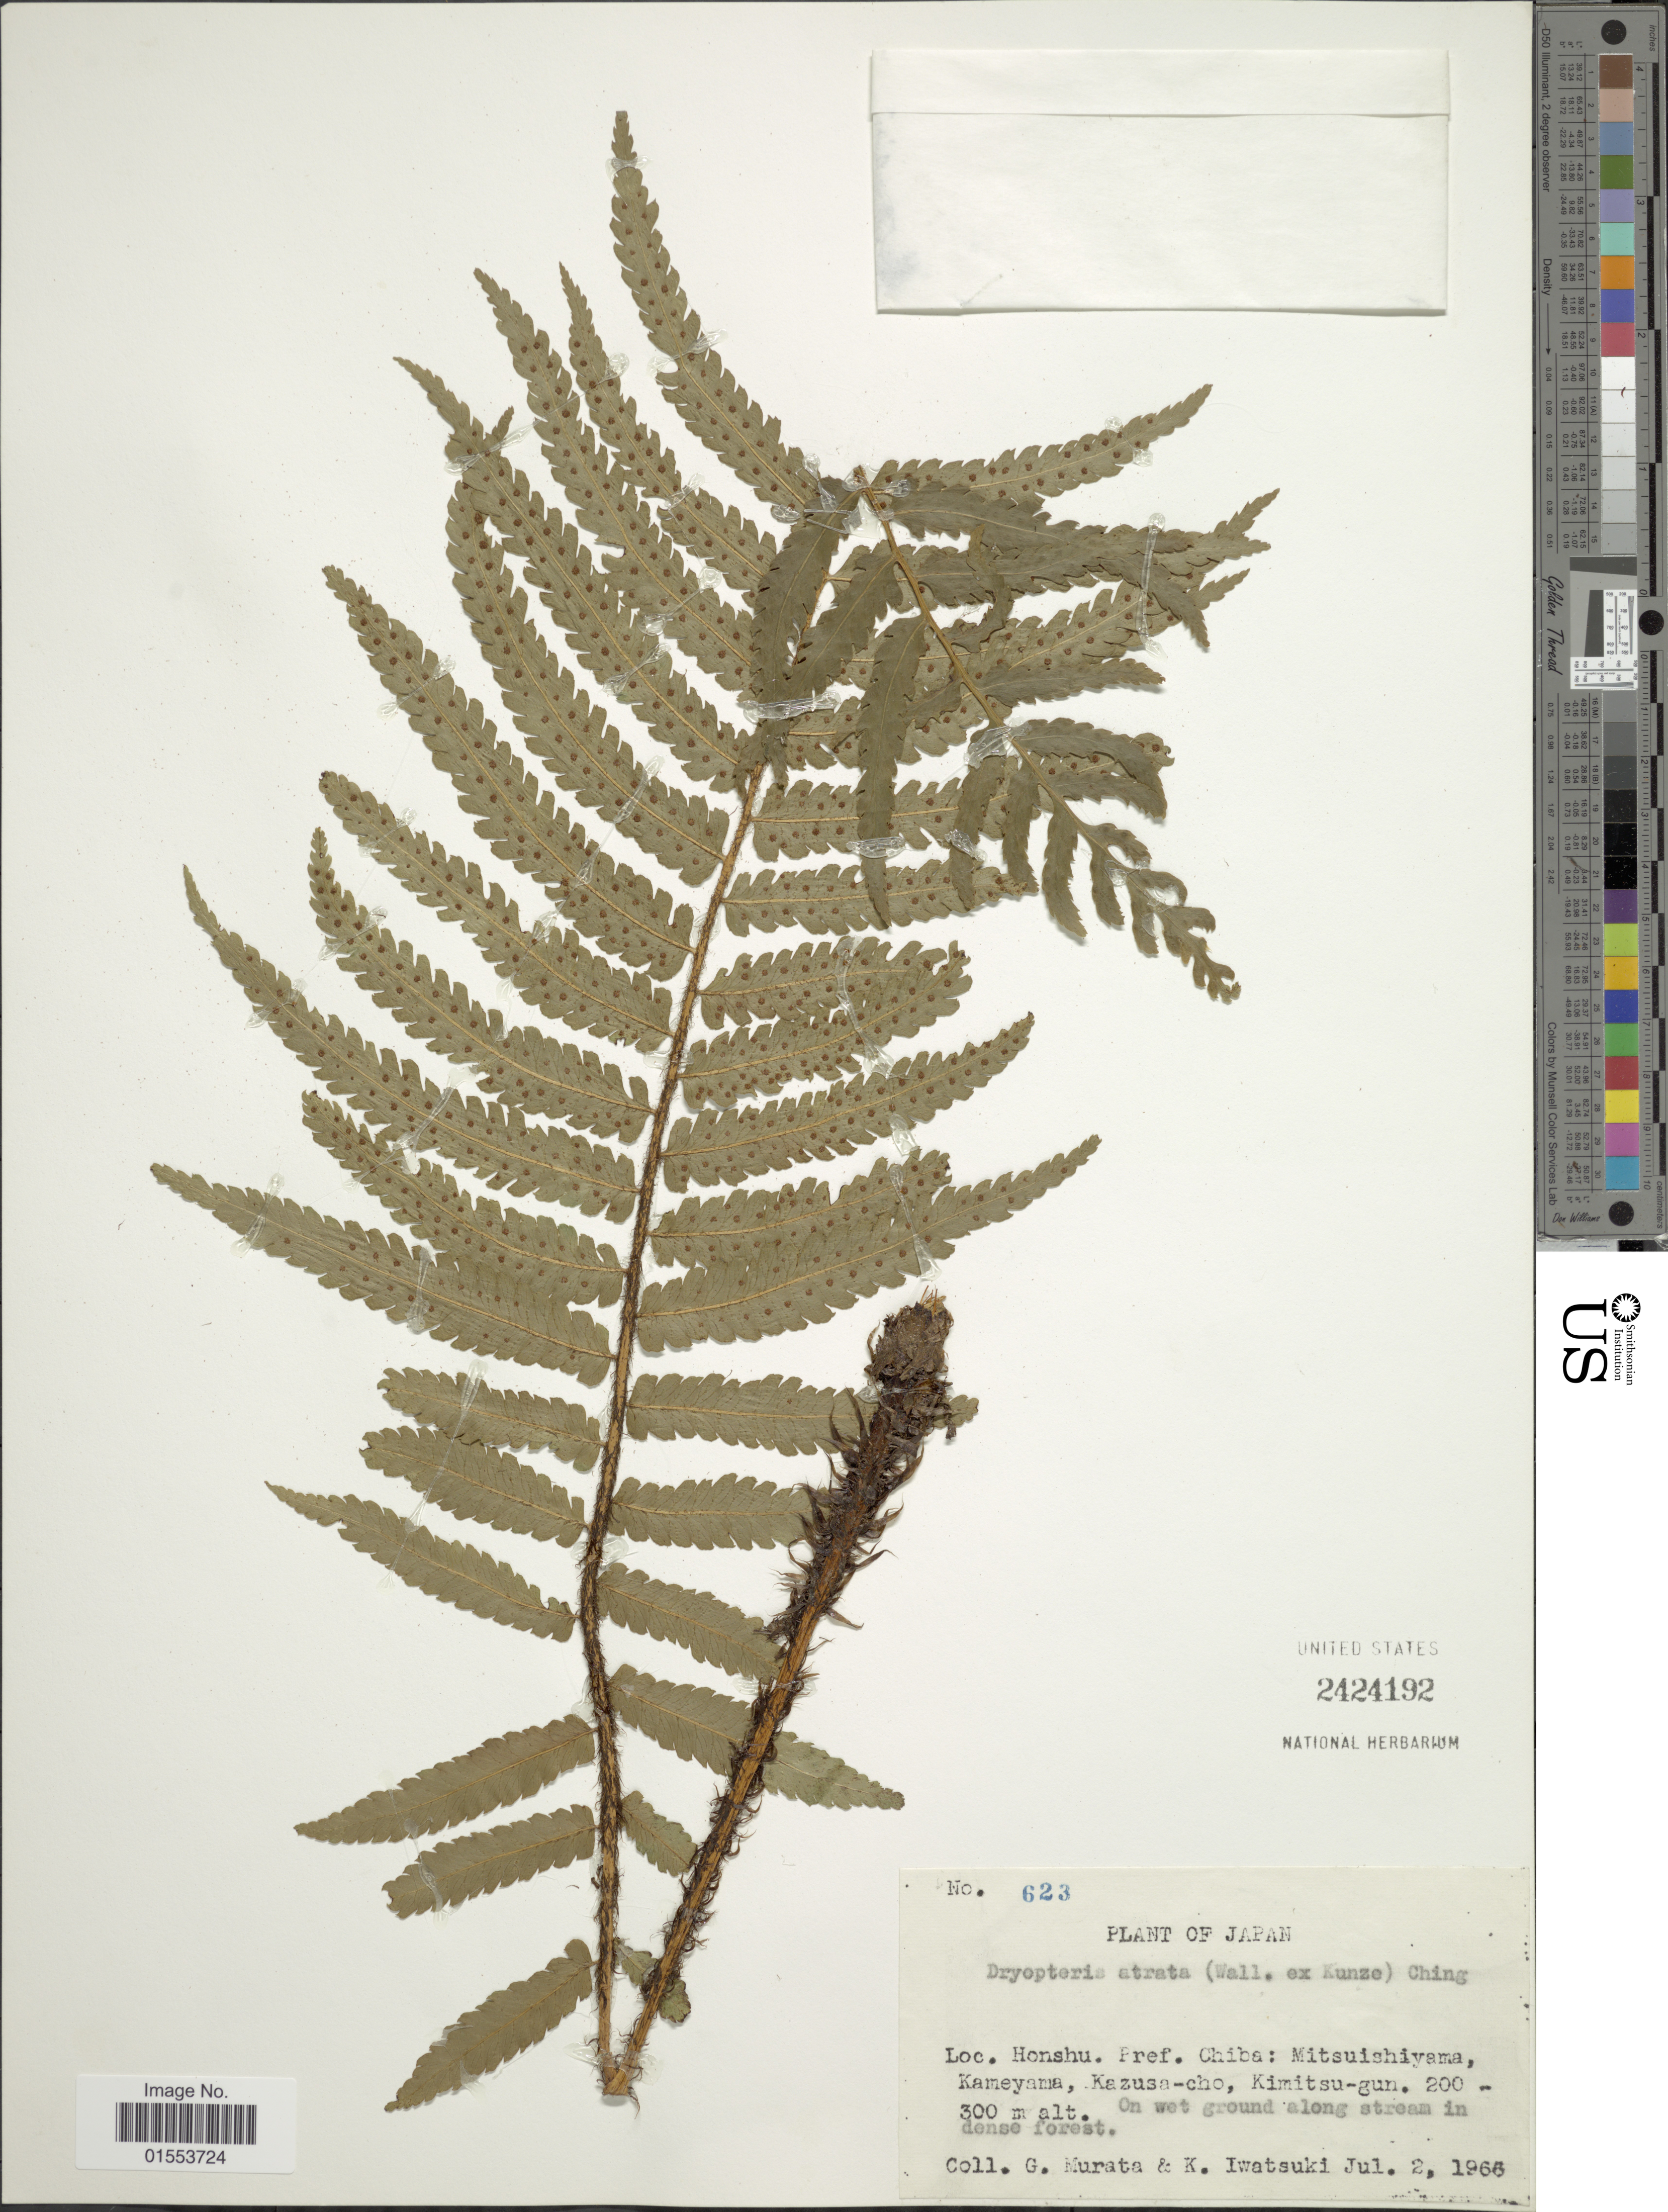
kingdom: Plantae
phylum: Tracheophyta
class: Polypodiopsida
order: Polypodiales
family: Dryopteridaceae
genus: Dryopteris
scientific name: Dryopteris atrata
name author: (Wall. ex Kunze) Ching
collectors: G. Murata & K. Iwatsuki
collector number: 623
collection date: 1966-07-02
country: Japan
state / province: Tiba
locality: Japan. Honshu. Pref. Chiba: Mitsuishiyama, Kameyama, Kazusa-cho, Kimitsu-gun.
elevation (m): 200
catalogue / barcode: US 2424192